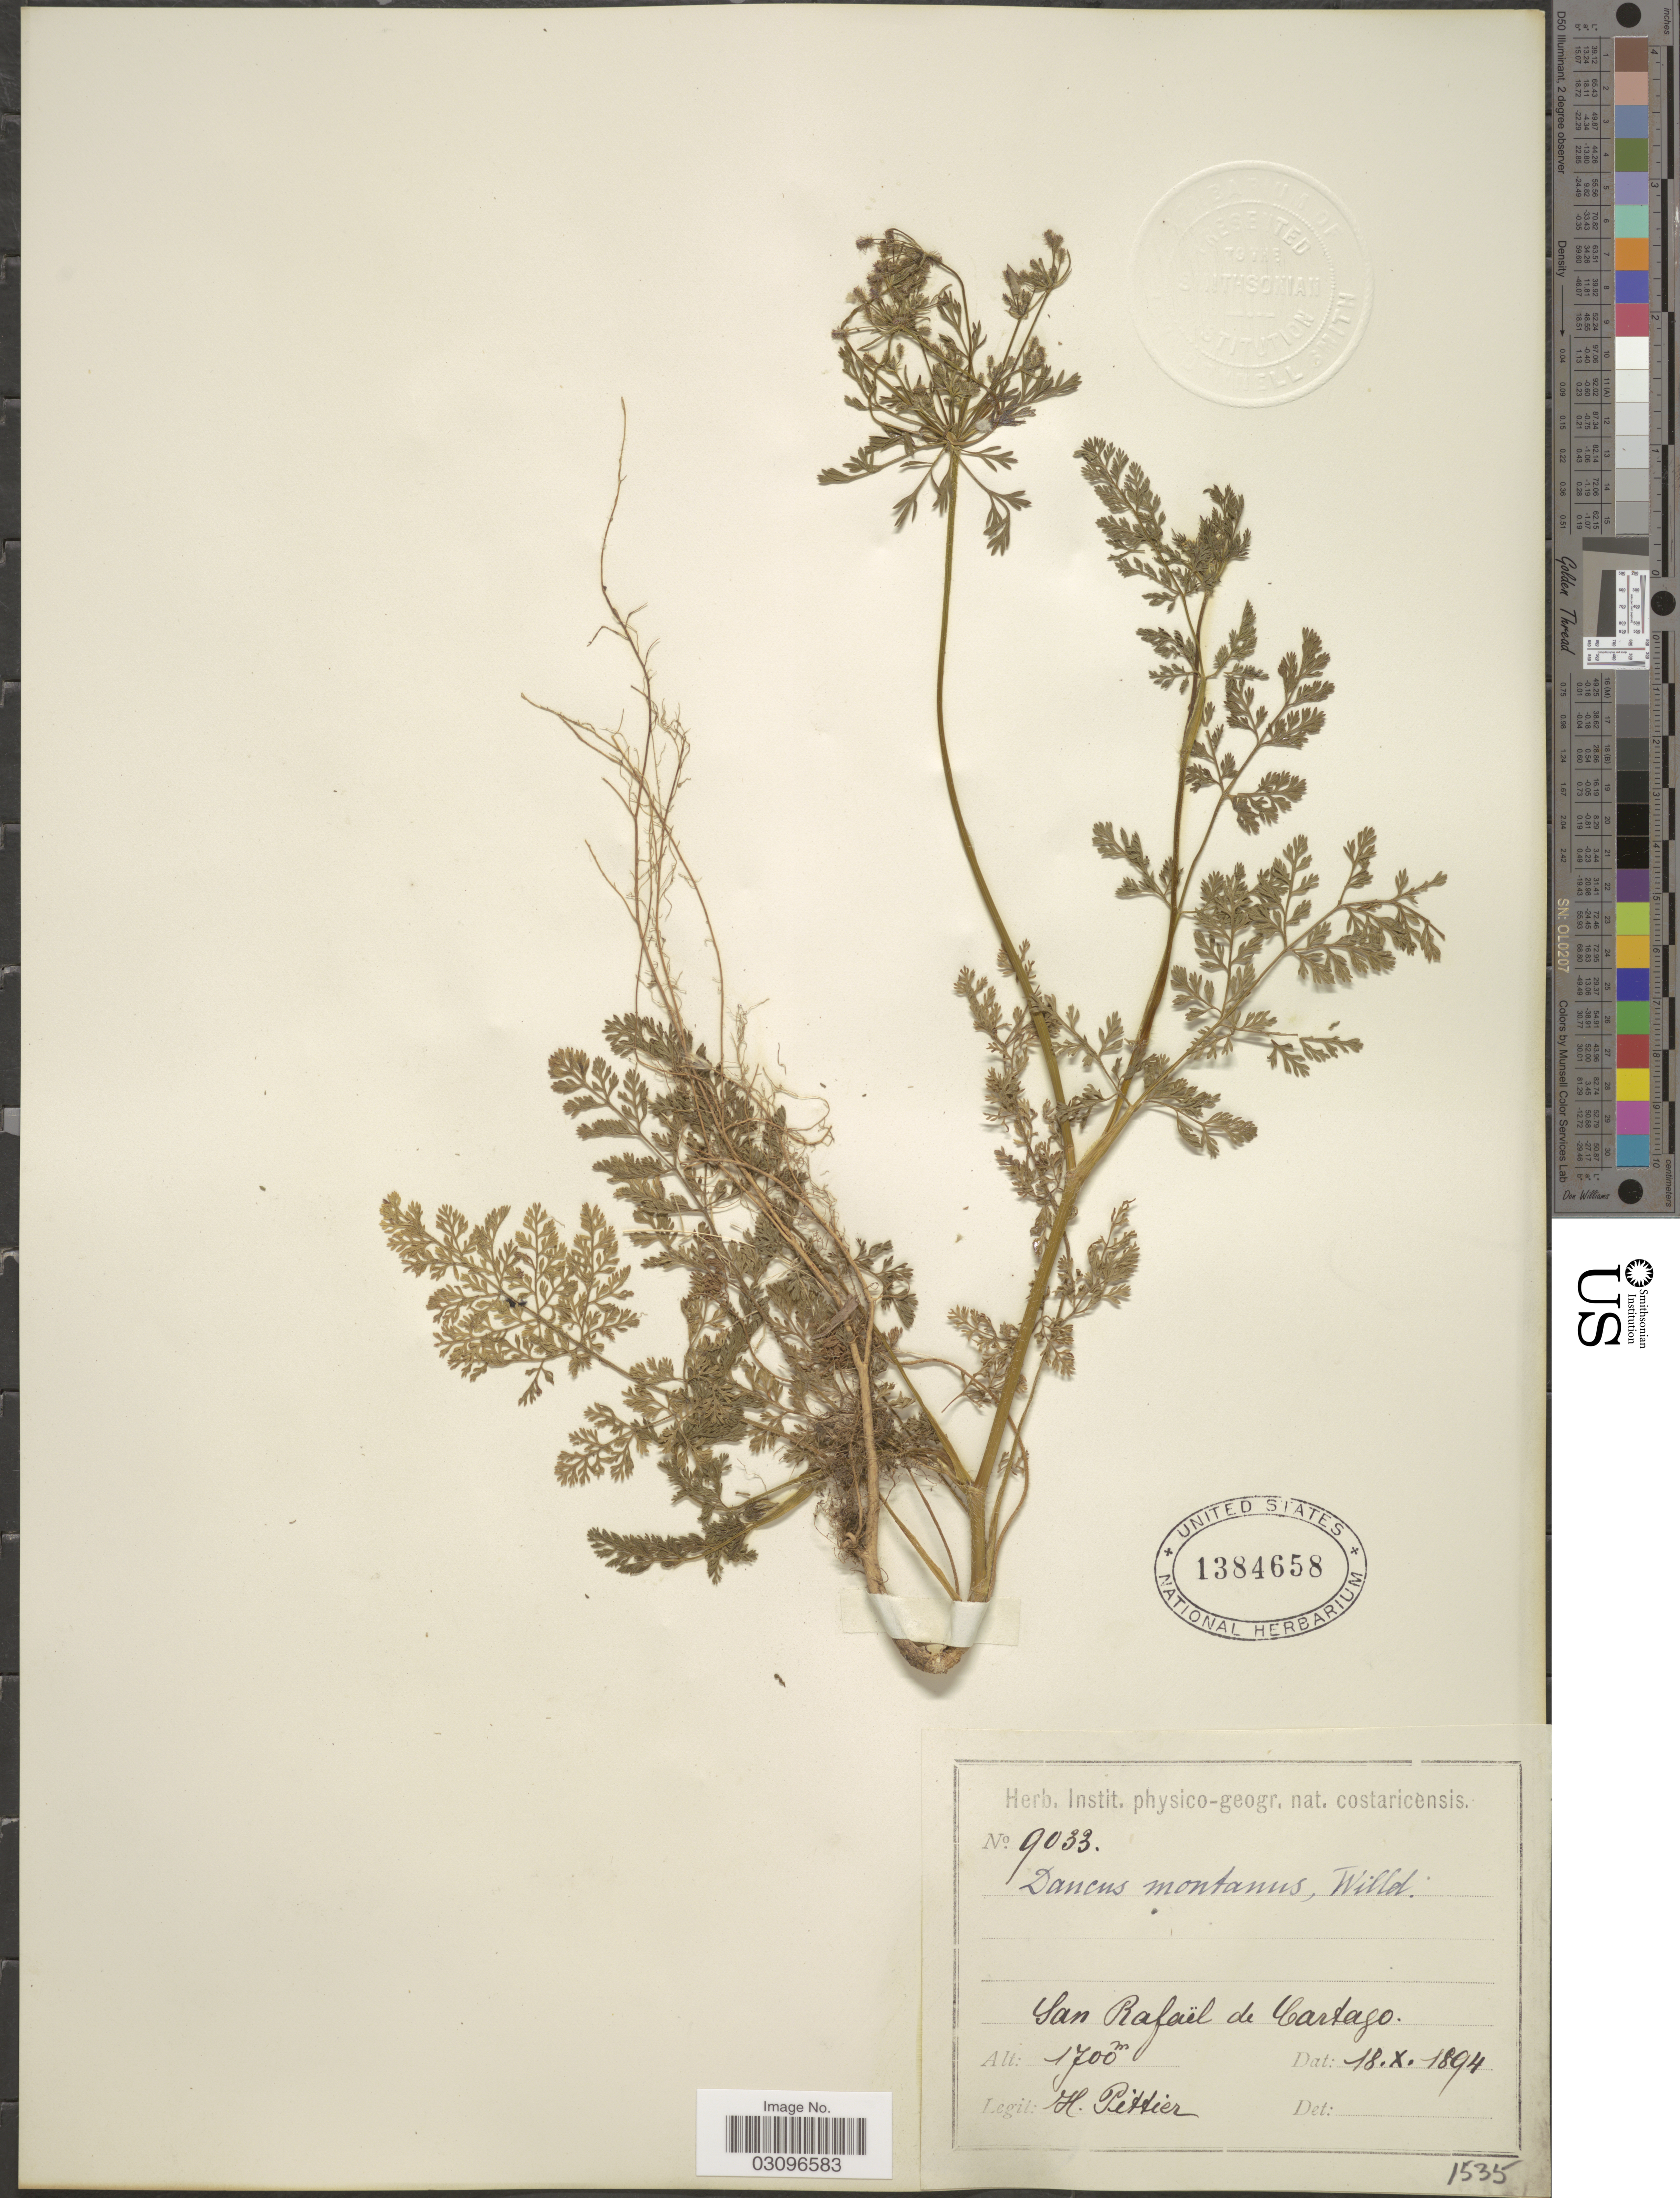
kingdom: Plantae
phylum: Tracheophyta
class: Magnoliopsida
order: Apiales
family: Apiaceae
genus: Daucus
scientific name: Daucus montanus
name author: Humb. & Bonpl. ex Spreng.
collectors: H. F. Pittier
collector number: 9033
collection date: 1894-10-18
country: Costa Rica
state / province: Cartago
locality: San Rafaël de Cartago.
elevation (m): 1700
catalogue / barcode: US 1384658